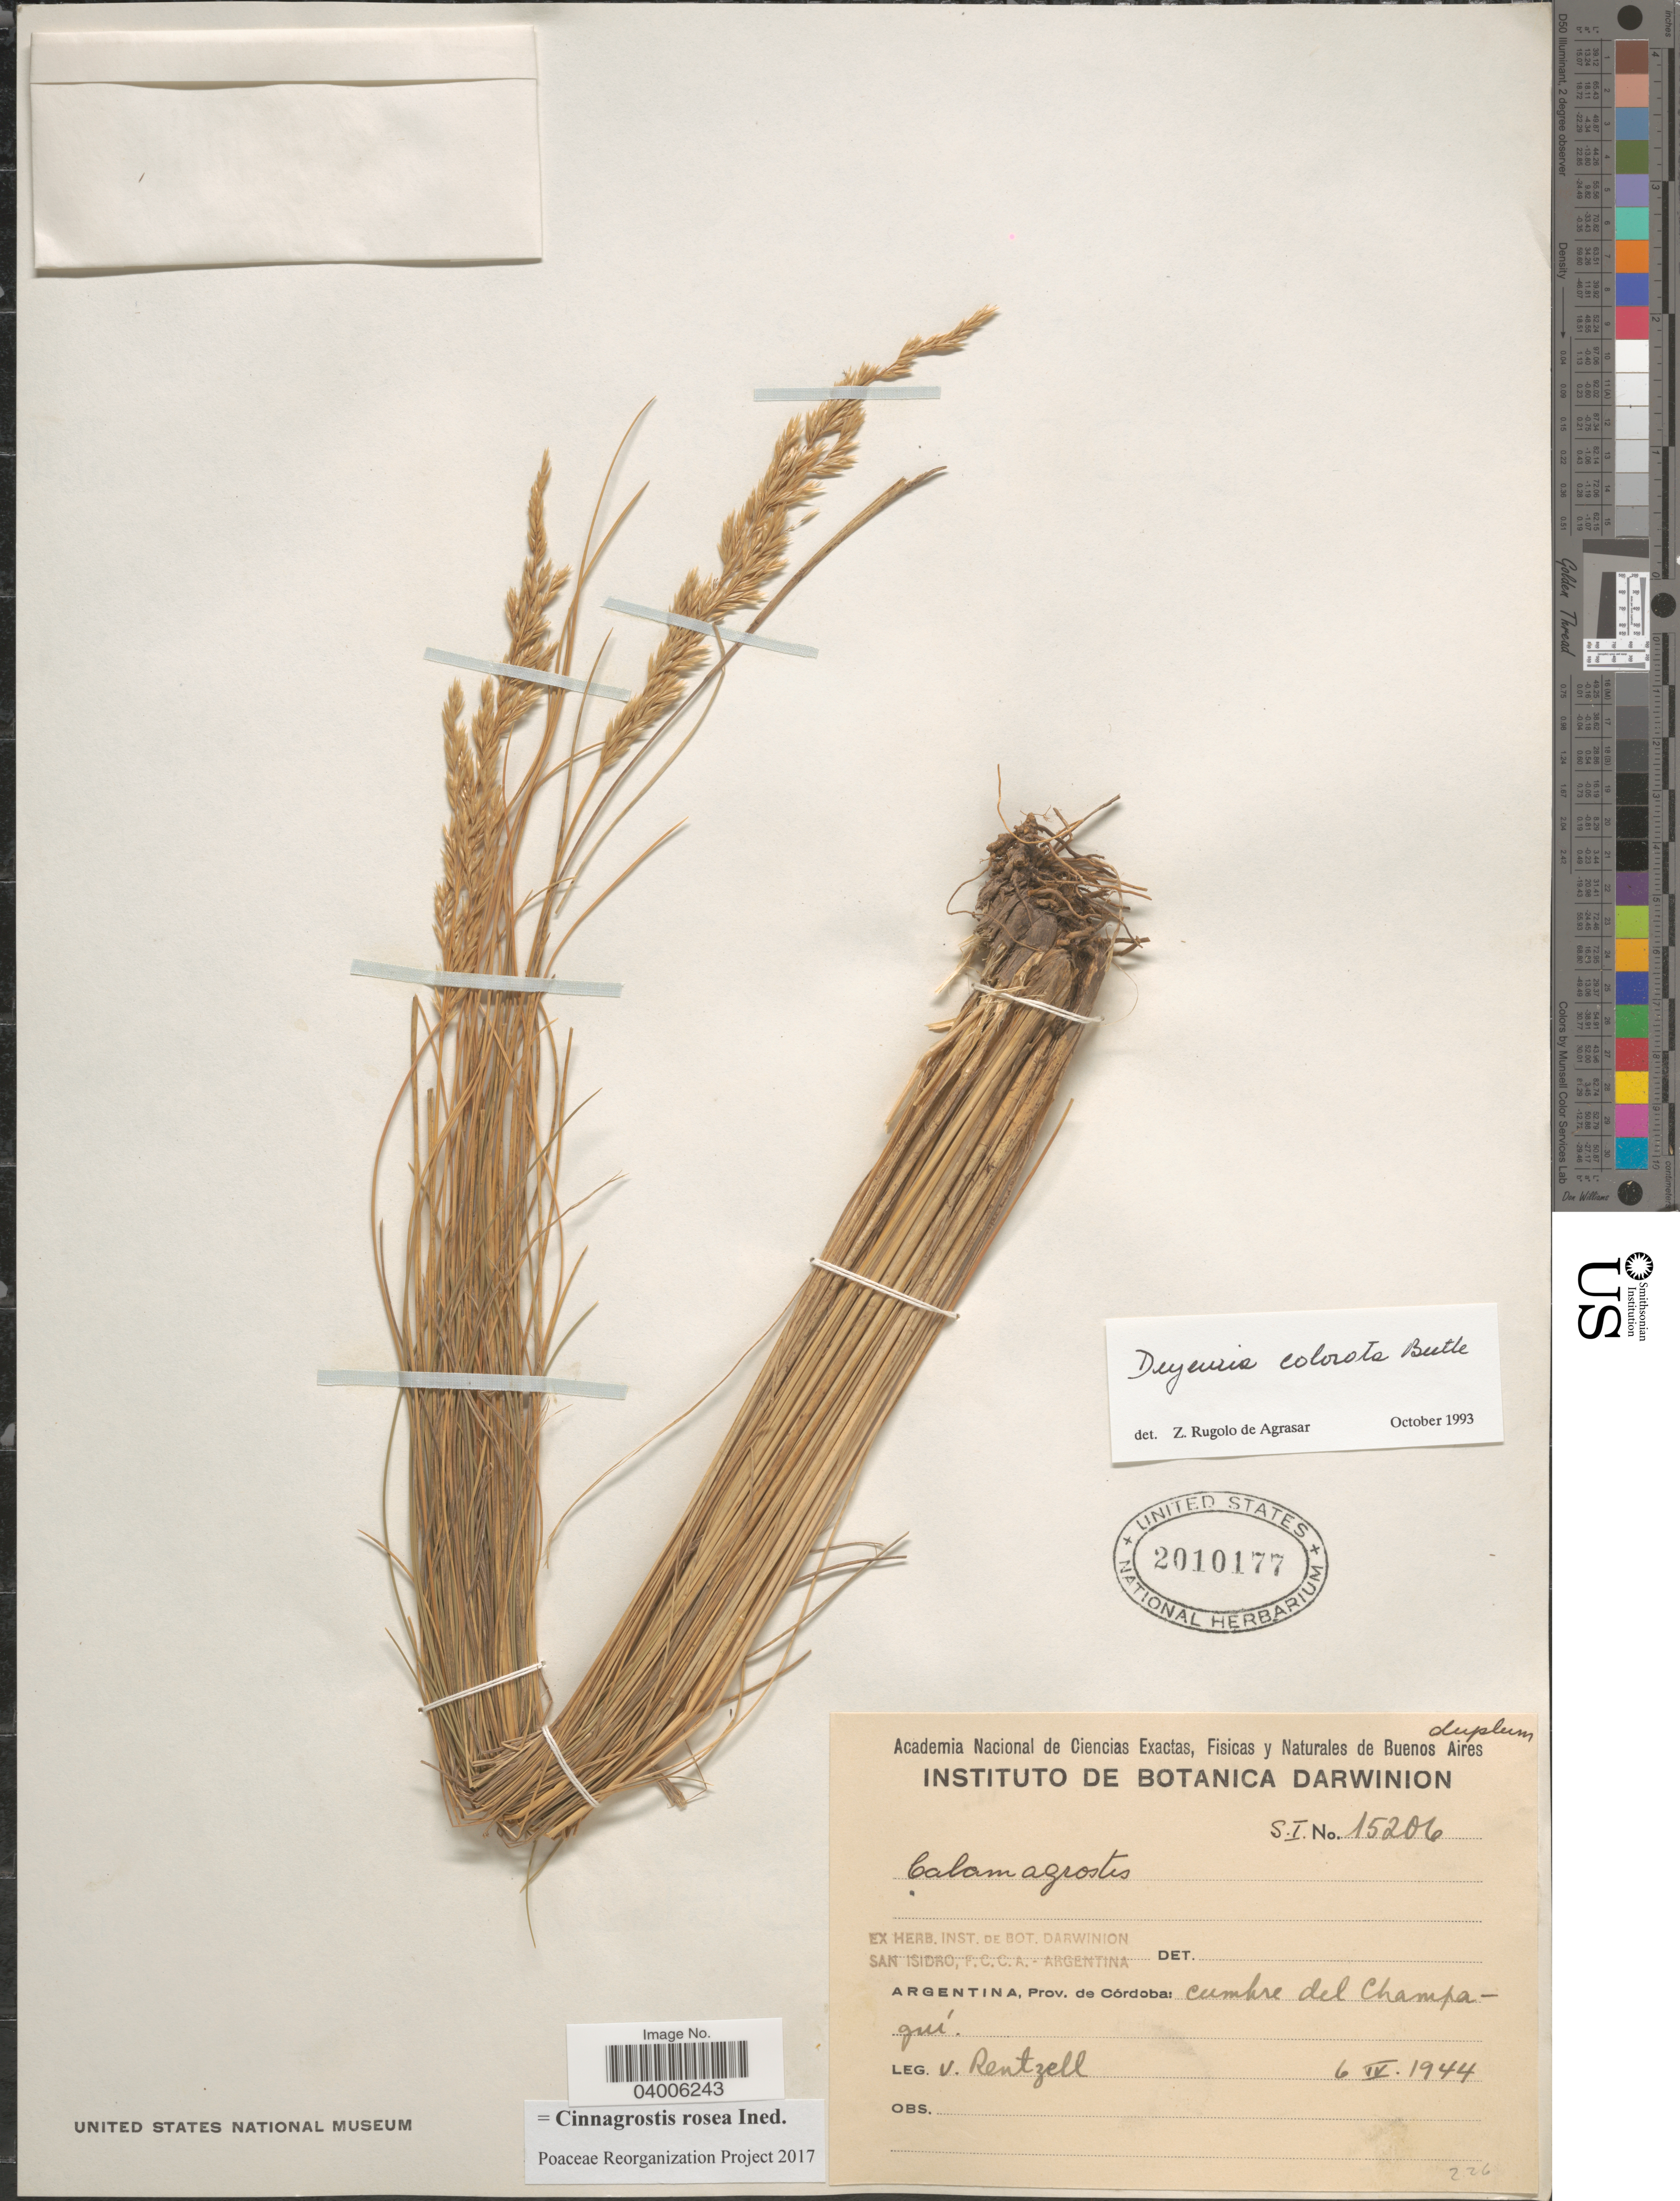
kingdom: Plantae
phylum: Tracheophyta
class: Liliopsida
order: Poales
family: Poaceae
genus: Cinnagrostis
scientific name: Cinnagrostis rosea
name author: (Griseb.) P.M. Peterson et al.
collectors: v. Rentzell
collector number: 15206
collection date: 1944-04-06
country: Argentina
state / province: Cordoba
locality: Cumbre del Champaguí.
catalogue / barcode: US 2010177